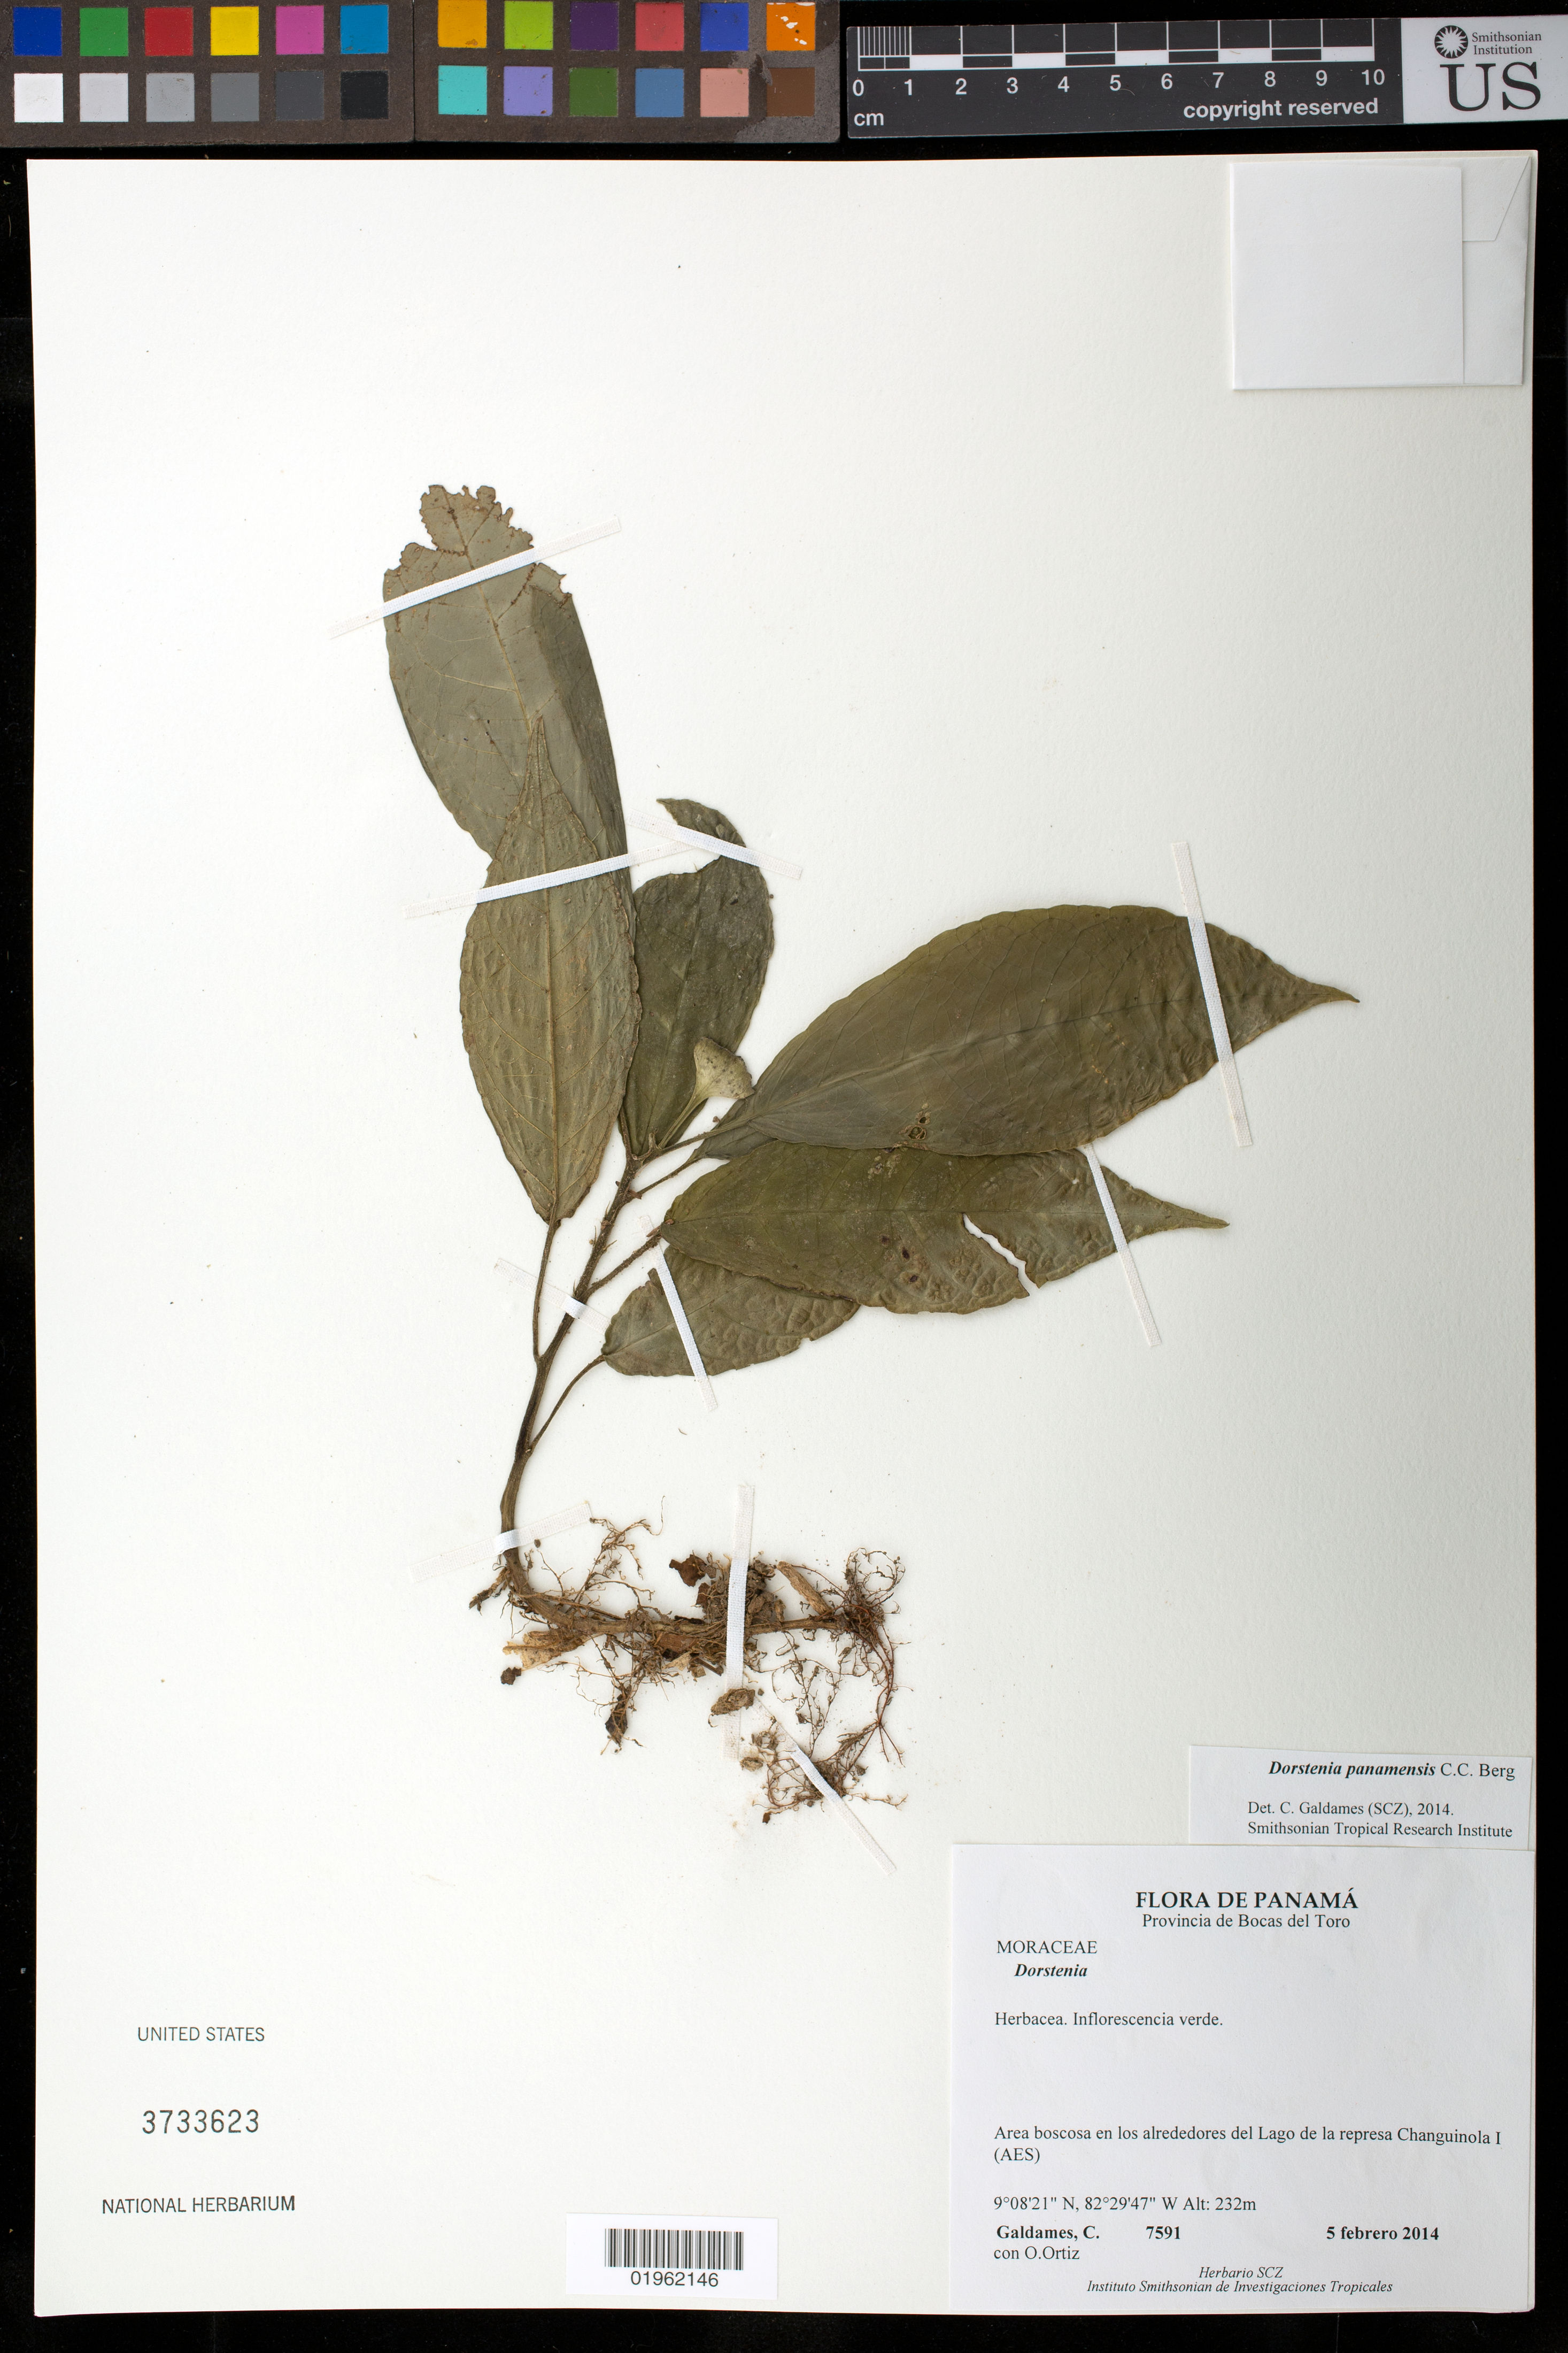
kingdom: Plantae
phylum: Tracheophyta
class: Magnoliopsida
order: Rosales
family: Moraceae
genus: Dorstenia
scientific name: Dorstenia sp.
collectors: C. Galdames, O. O. Ortiz & D. Artola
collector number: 7591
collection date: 2014-02-05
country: Panama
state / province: Bocas del Toro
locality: Area boscosa en los alrededores del Lago de la represa Changuinola I (AES)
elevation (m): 232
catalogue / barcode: US 3733623